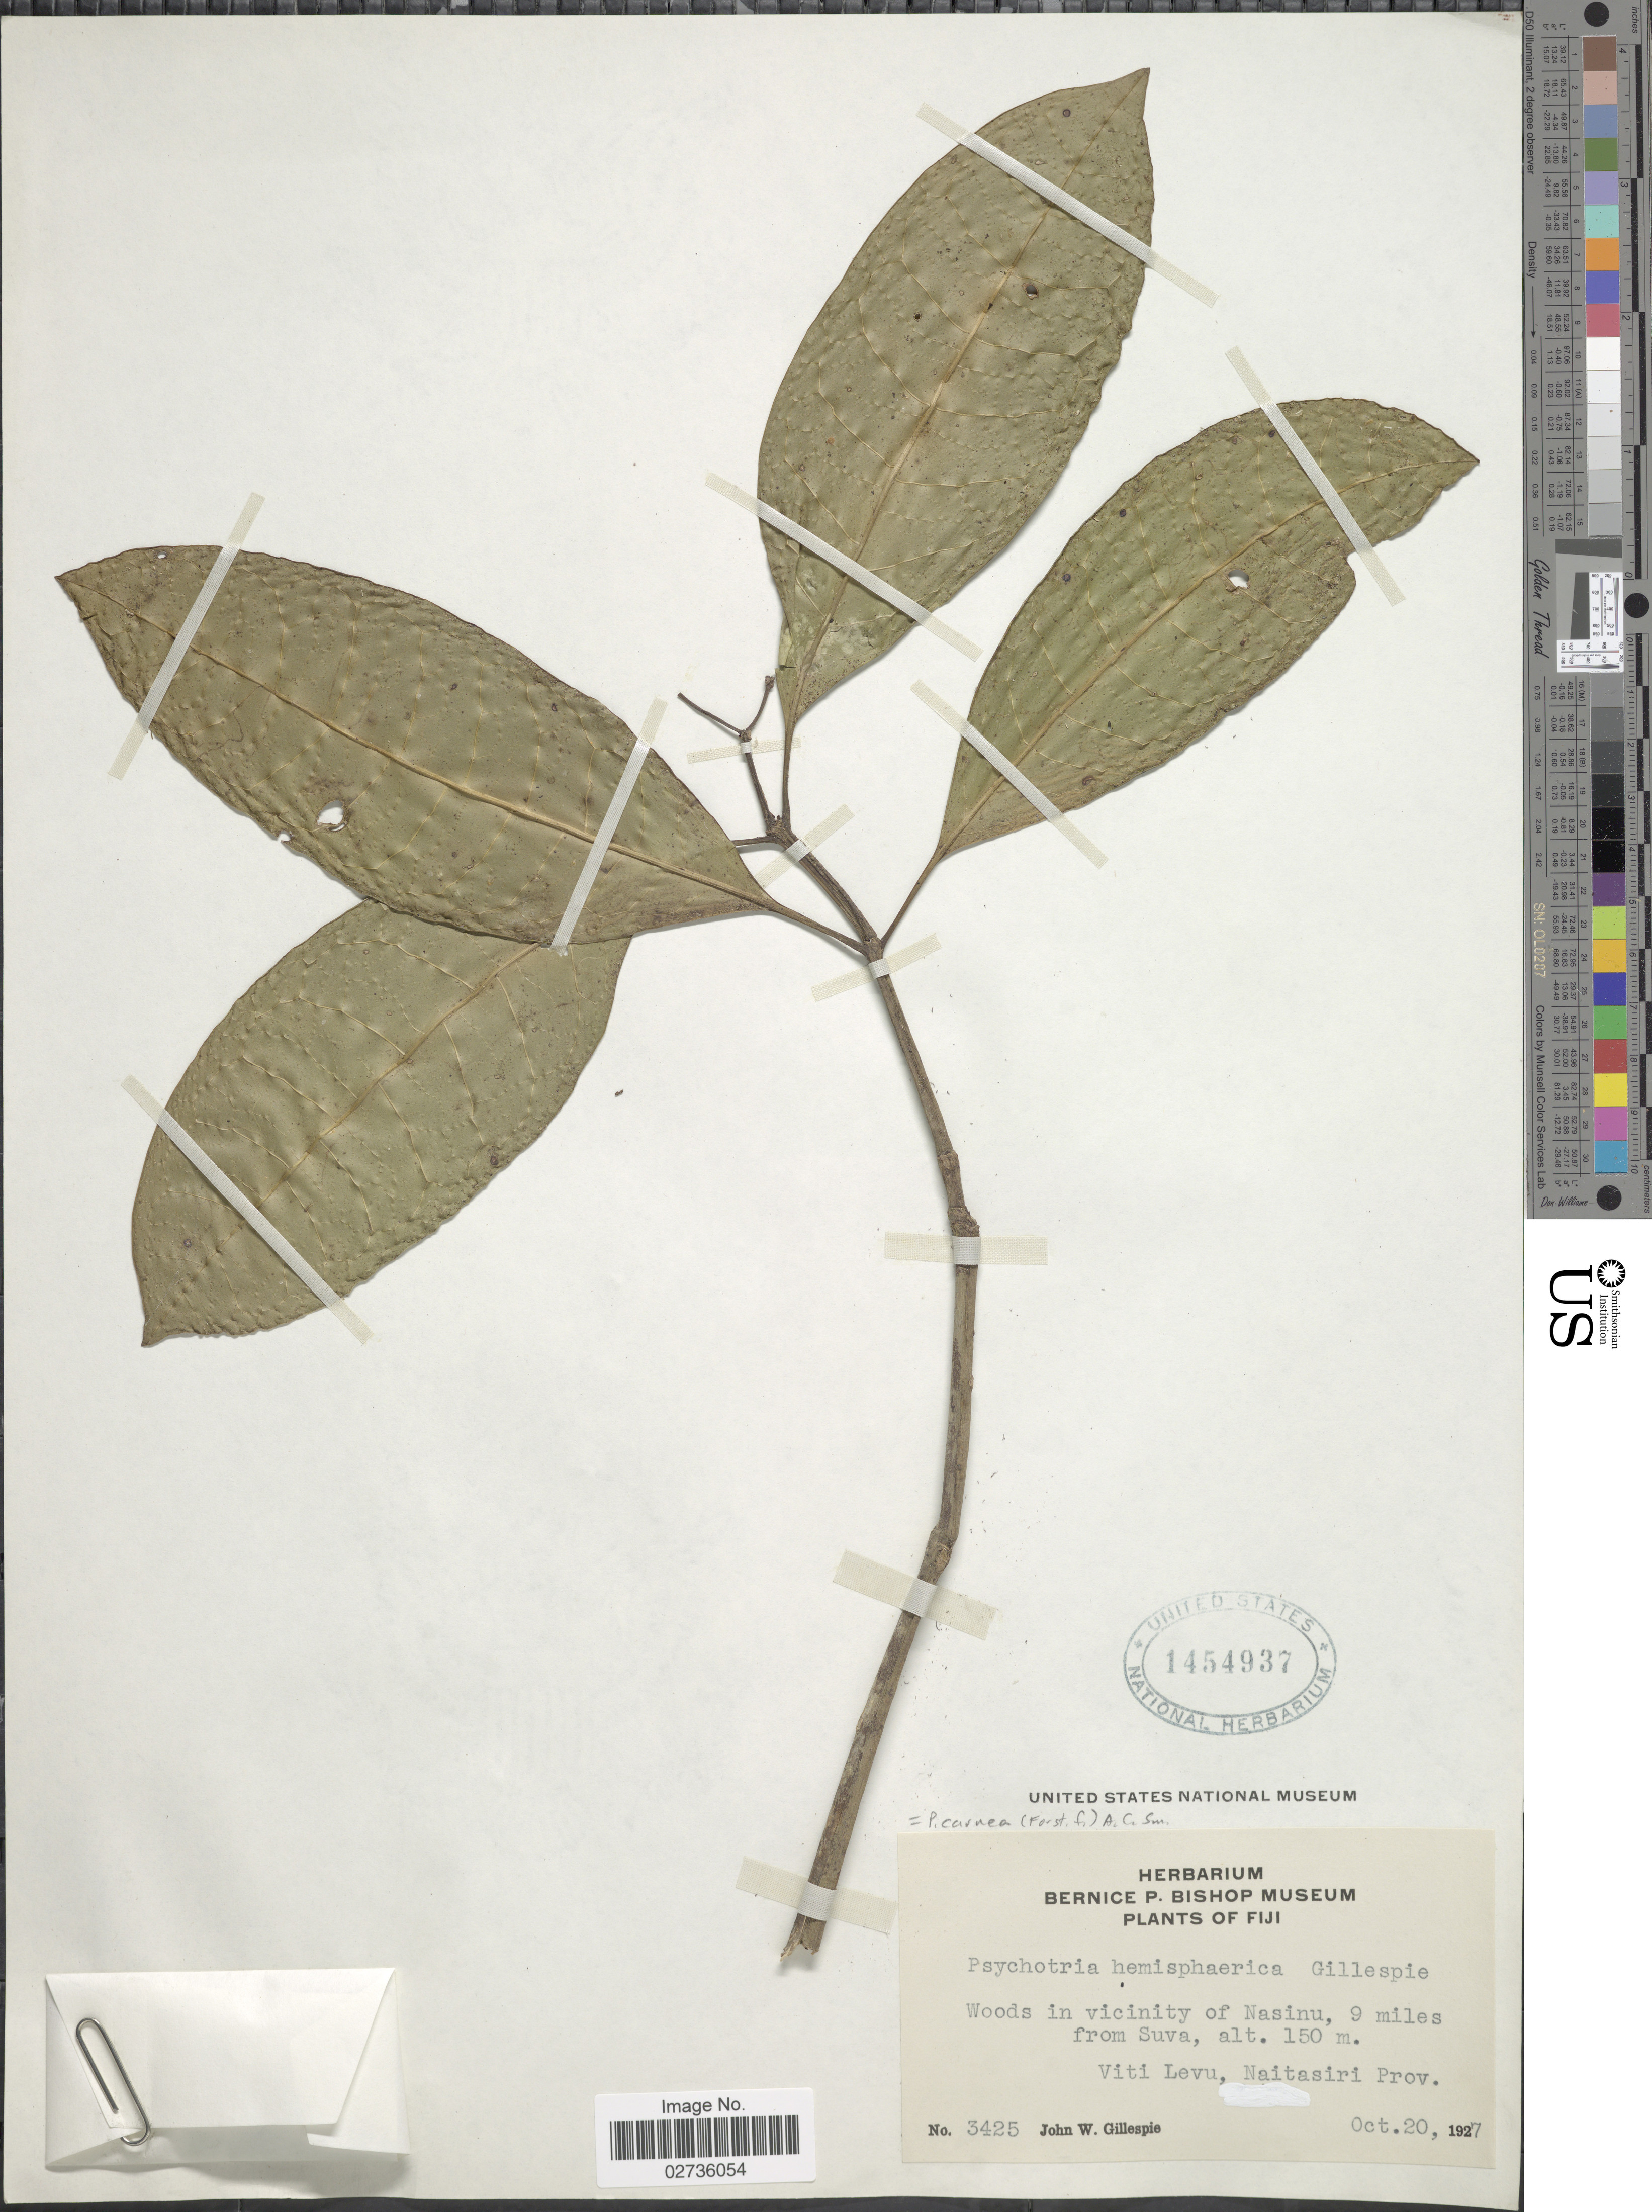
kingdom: Plantae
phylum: Tracheophyta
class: Magnoliopsida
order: Gentianales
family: Rubiaceae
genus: Psychotria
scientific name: Psychotria carnea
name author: (G. Forst.) A.C. Sm.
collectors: J. W. Gillespie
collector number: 3425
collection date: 1927-10-20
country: Fiji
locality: Woods in vicinity of Nasinu, 9 miles from Suva. Viti Levu, Naitasiri Prov.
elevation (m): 150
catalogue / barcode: US 1454937